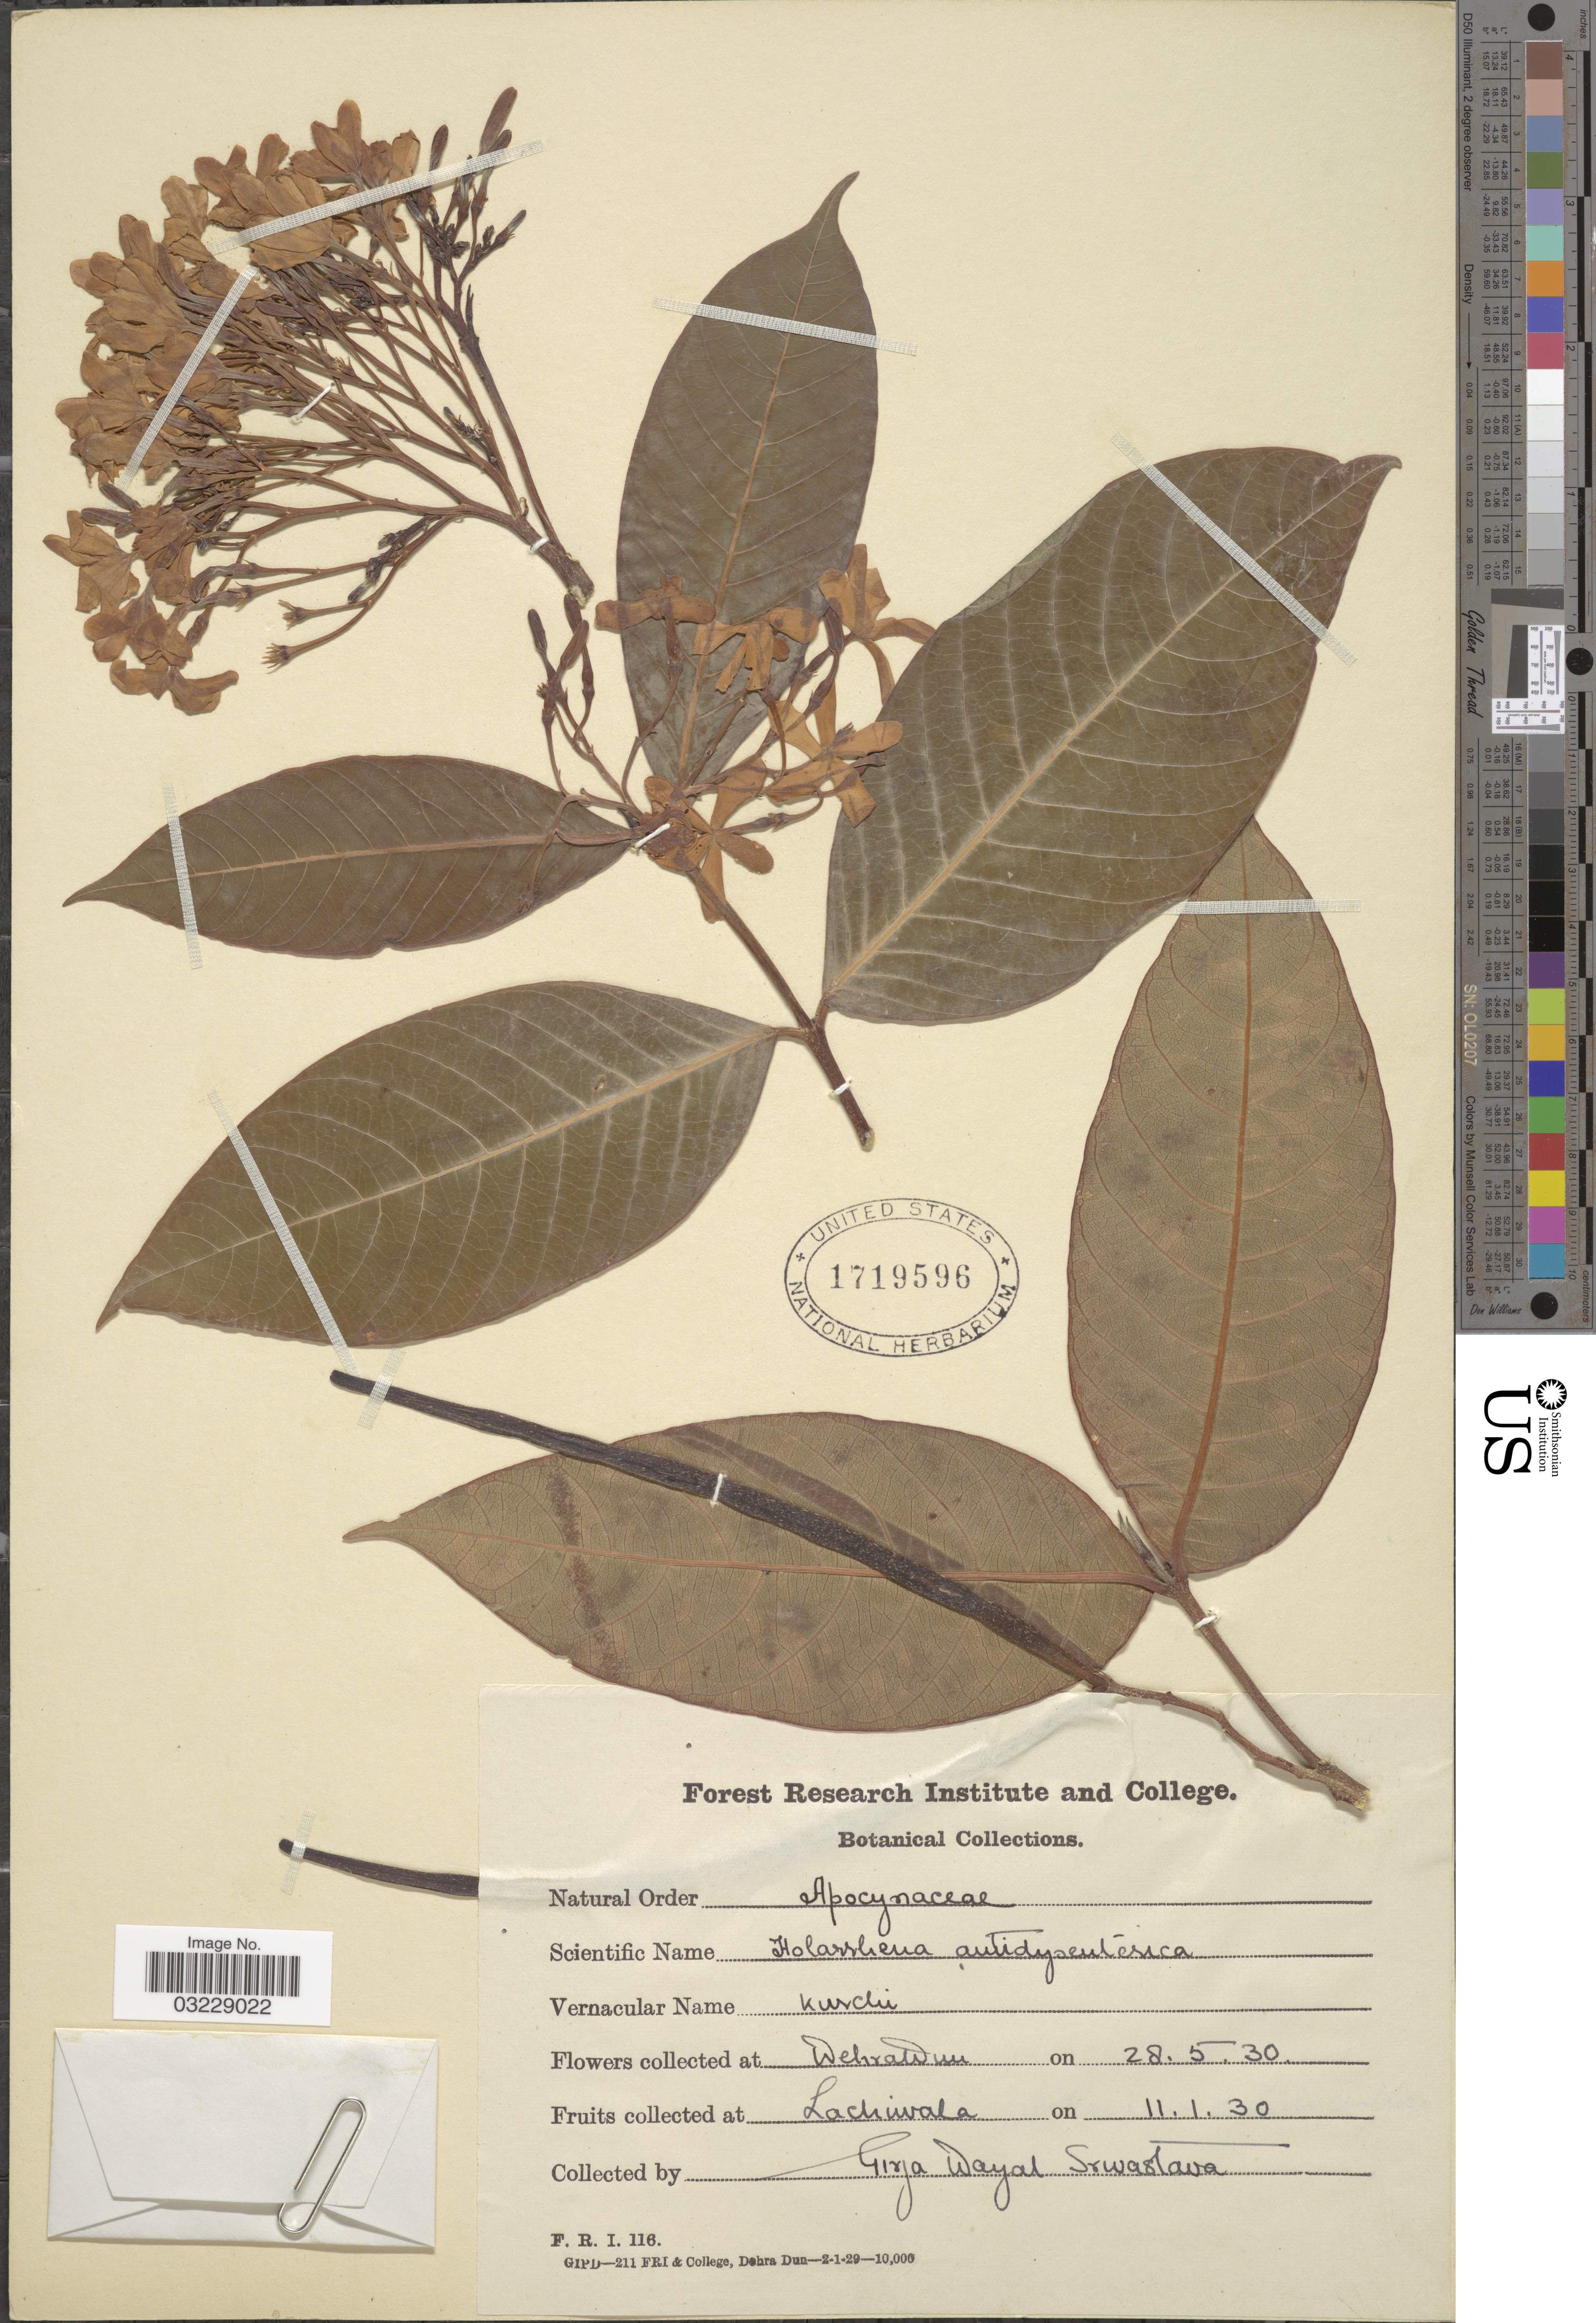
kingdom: Plantae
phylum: Tracheophyta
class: Magnoliopsida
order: Gentianales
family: Apocynaceae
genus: Holarrhena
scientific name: Holarrhena pubescens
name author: (Buch.-Ham.) Wall. ex G. Don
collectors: G. Srivastava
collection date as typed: Transcribed d/m/y: 11/1/30 to 28/5/30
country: India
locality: Wehratdun, Lachivala.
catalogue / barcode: US 1719596